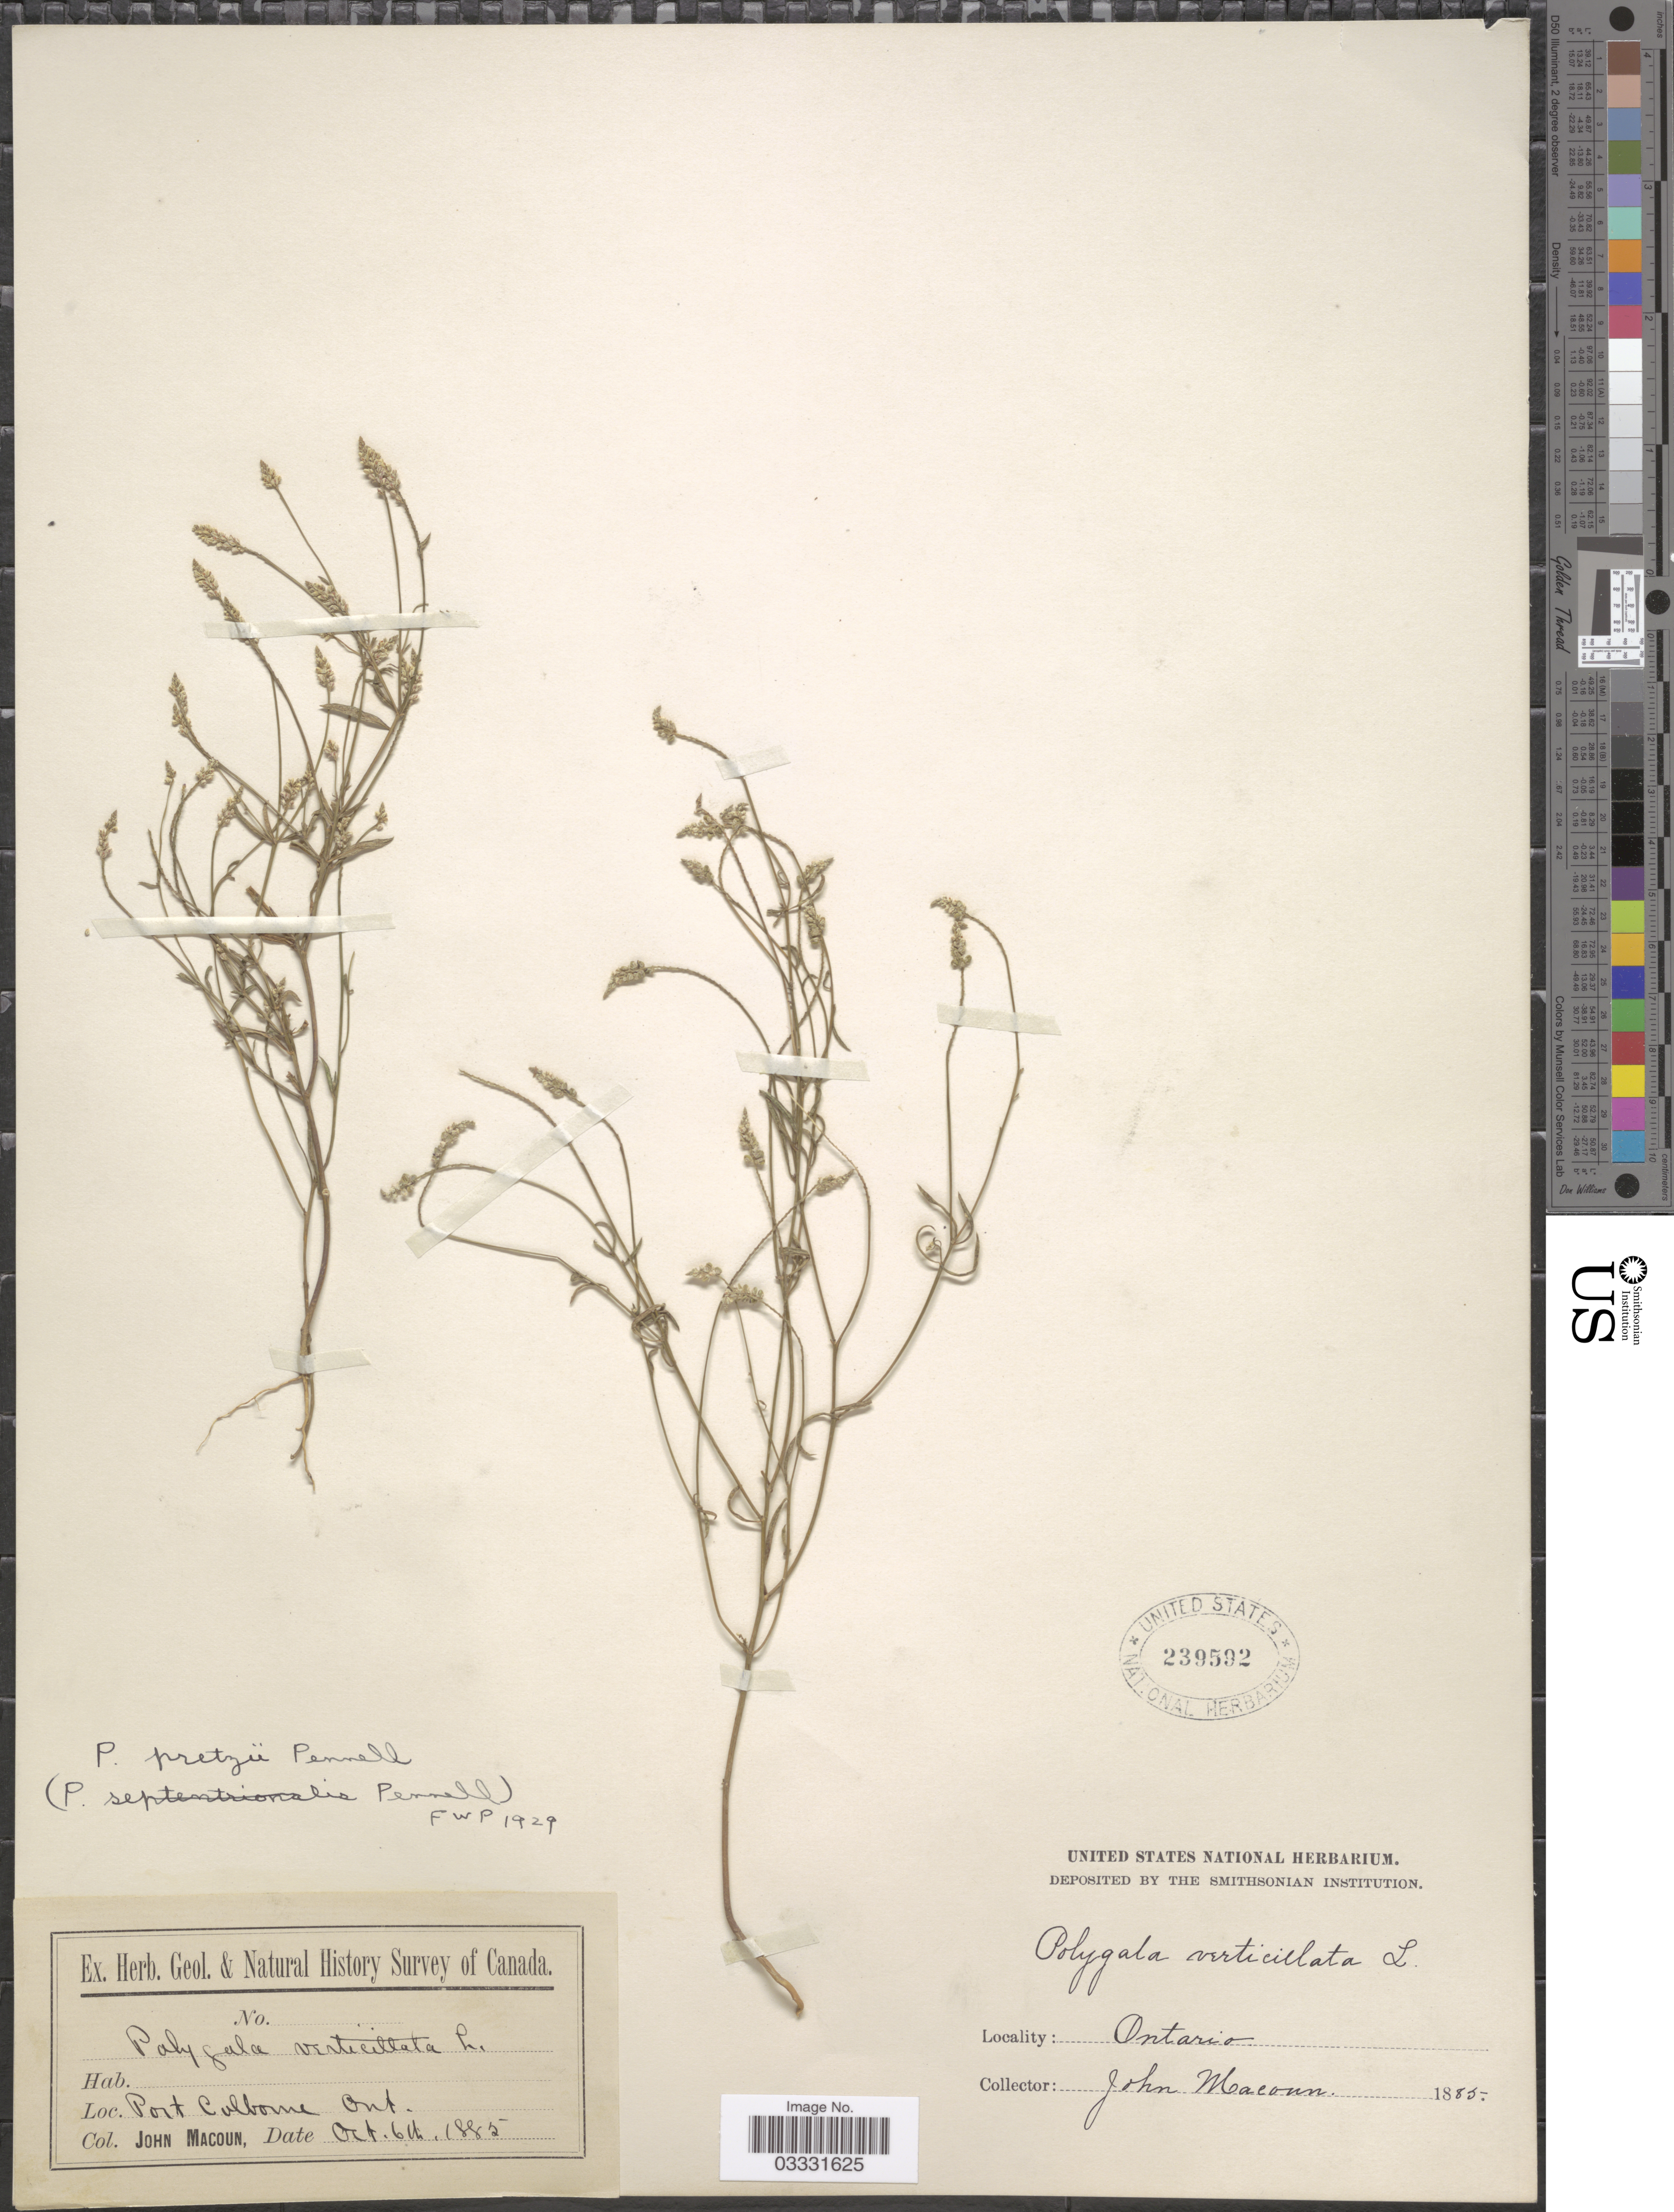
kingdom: Plantae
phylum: Tracheophyta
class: Magnoliopsida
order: Fabales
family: Polygalaceae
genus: Polygala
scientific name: Polygala pretzii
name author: Pennell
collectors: J. Macoun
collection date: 1885-10-06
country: Canada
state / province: Ontario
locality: Port Colborne.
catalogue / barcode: US 239592